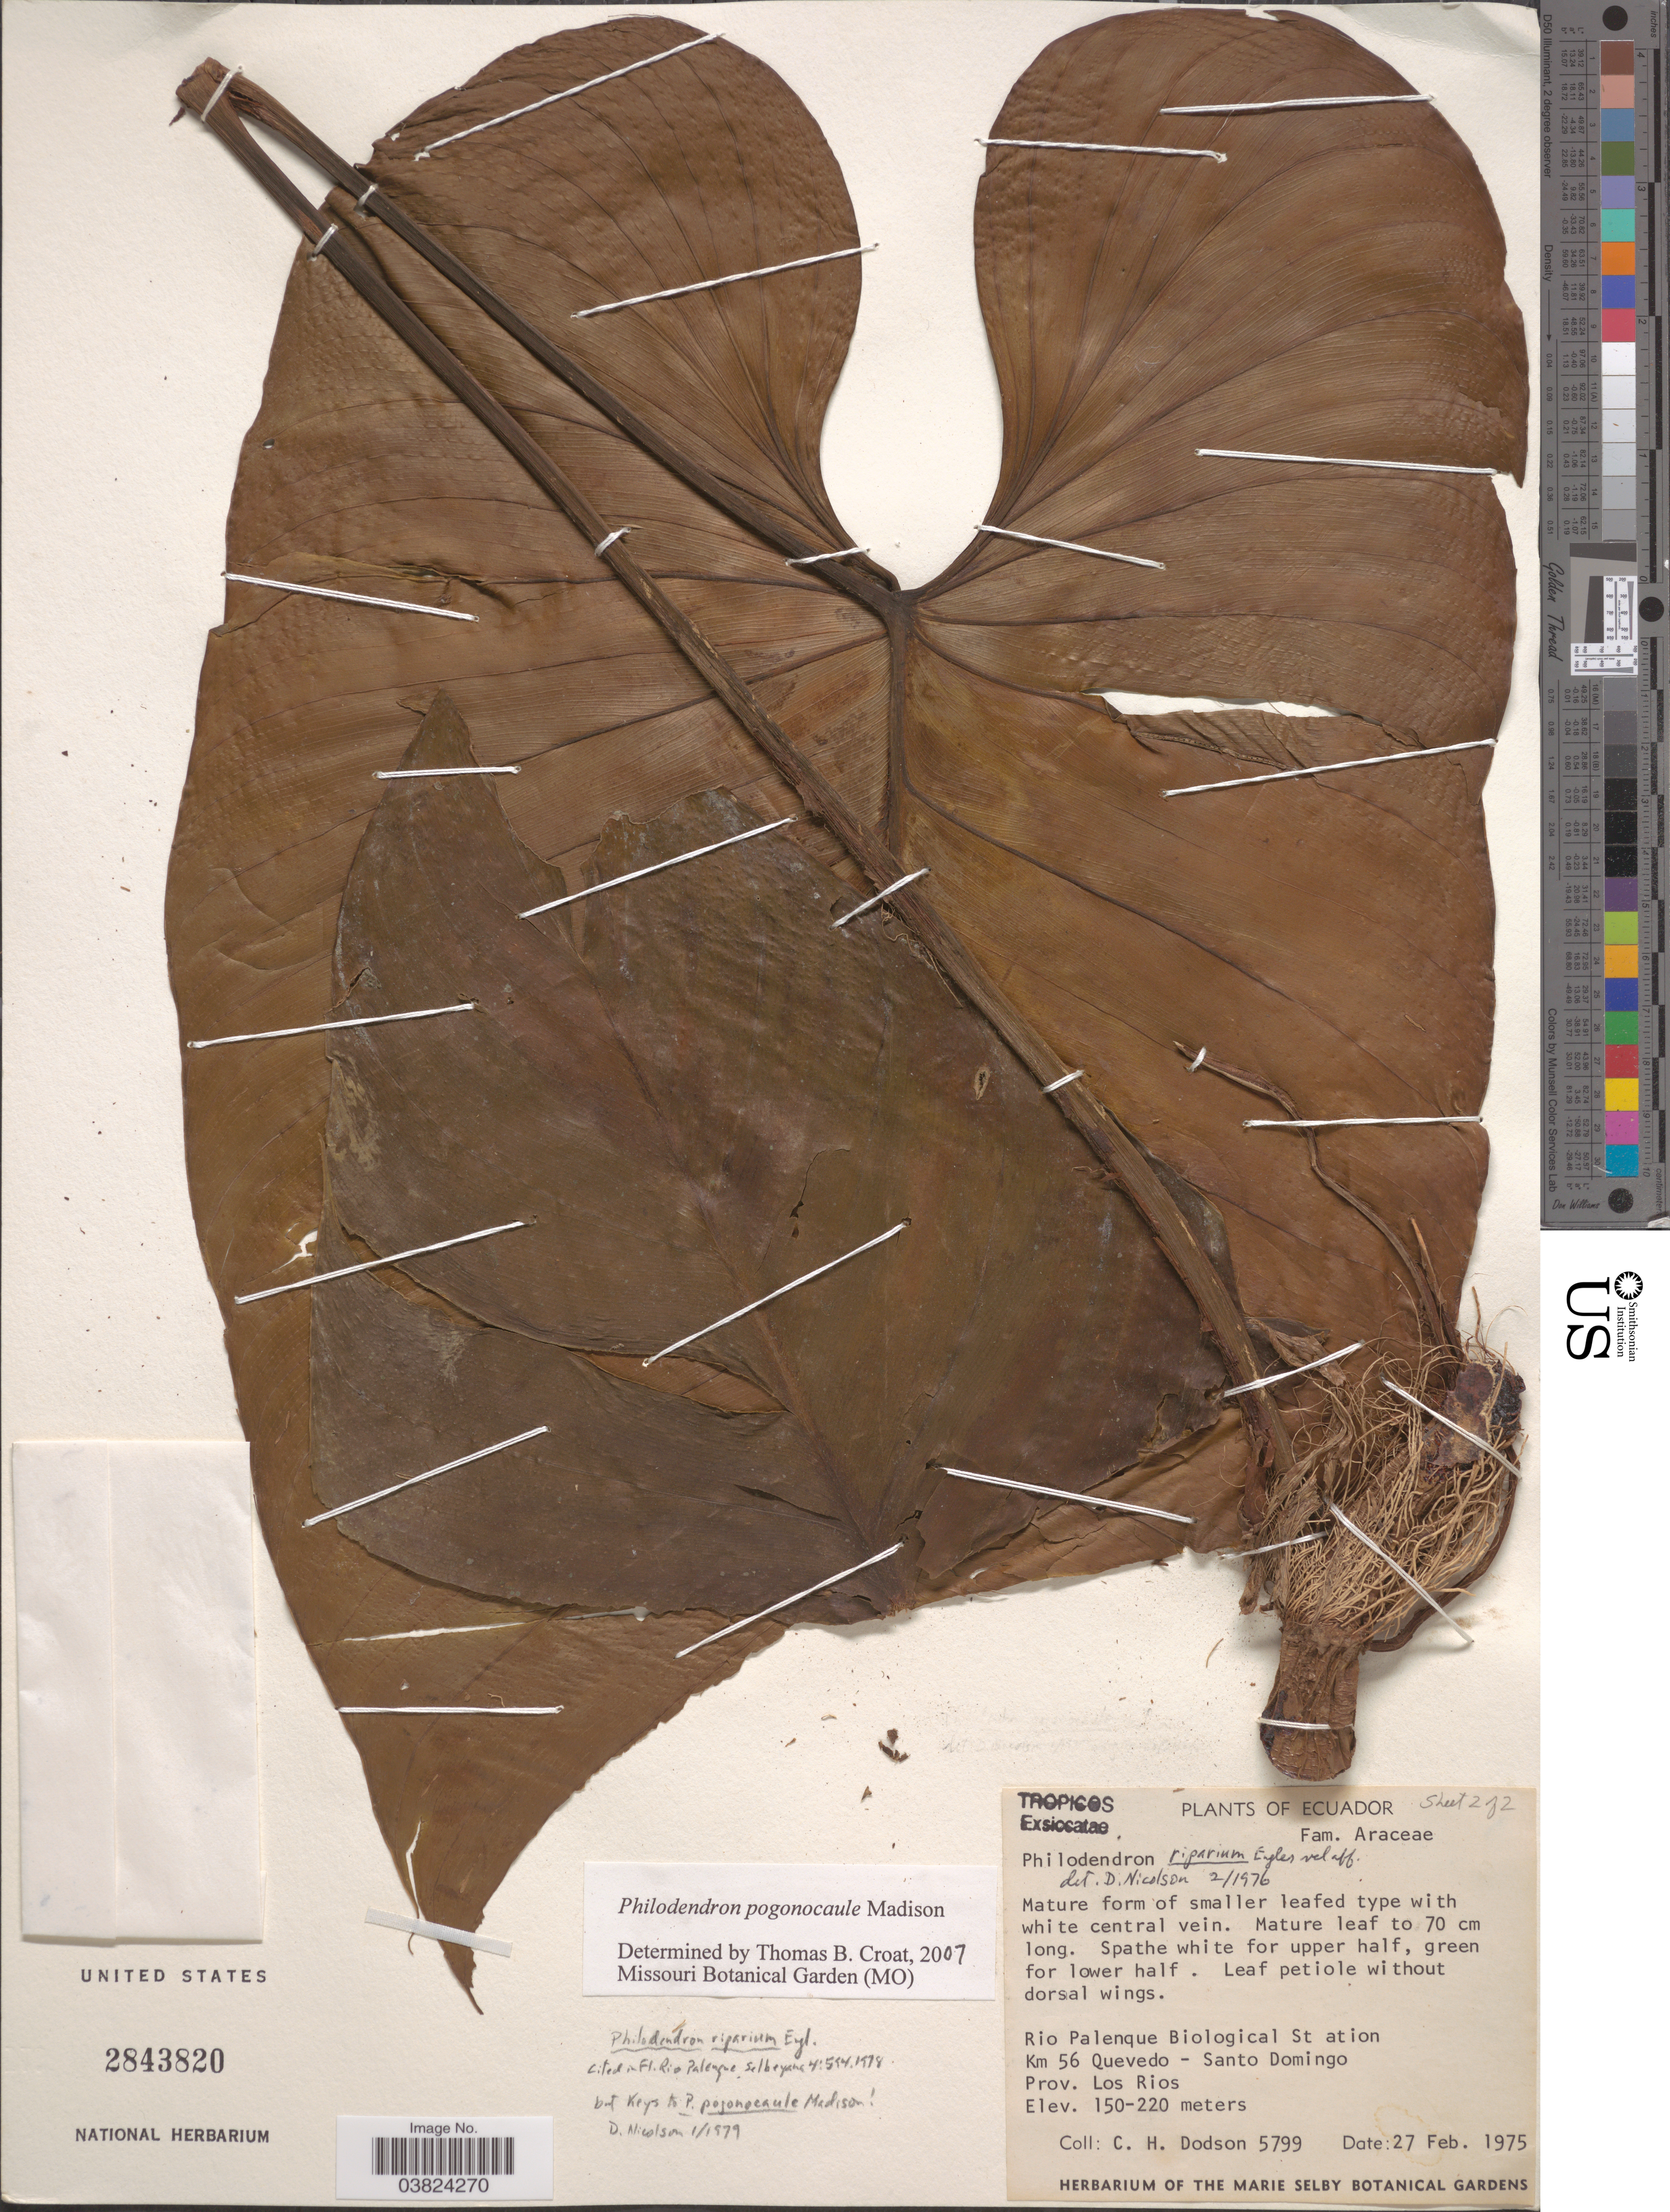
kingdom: Plantae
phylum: Tracheophyta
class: Liliopsida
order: Alismatales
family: Araceae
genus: Philodendron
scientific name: Philodendron pogonocaule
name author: Madison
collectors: C. H. Dodson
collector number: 5799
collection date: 1975-02-27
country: Ecuador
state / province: Los Ríos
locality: Rio Palenque Biological St ation km 56 Quevedo - Santo Domingo.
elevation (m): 150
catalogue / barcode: US 2843820